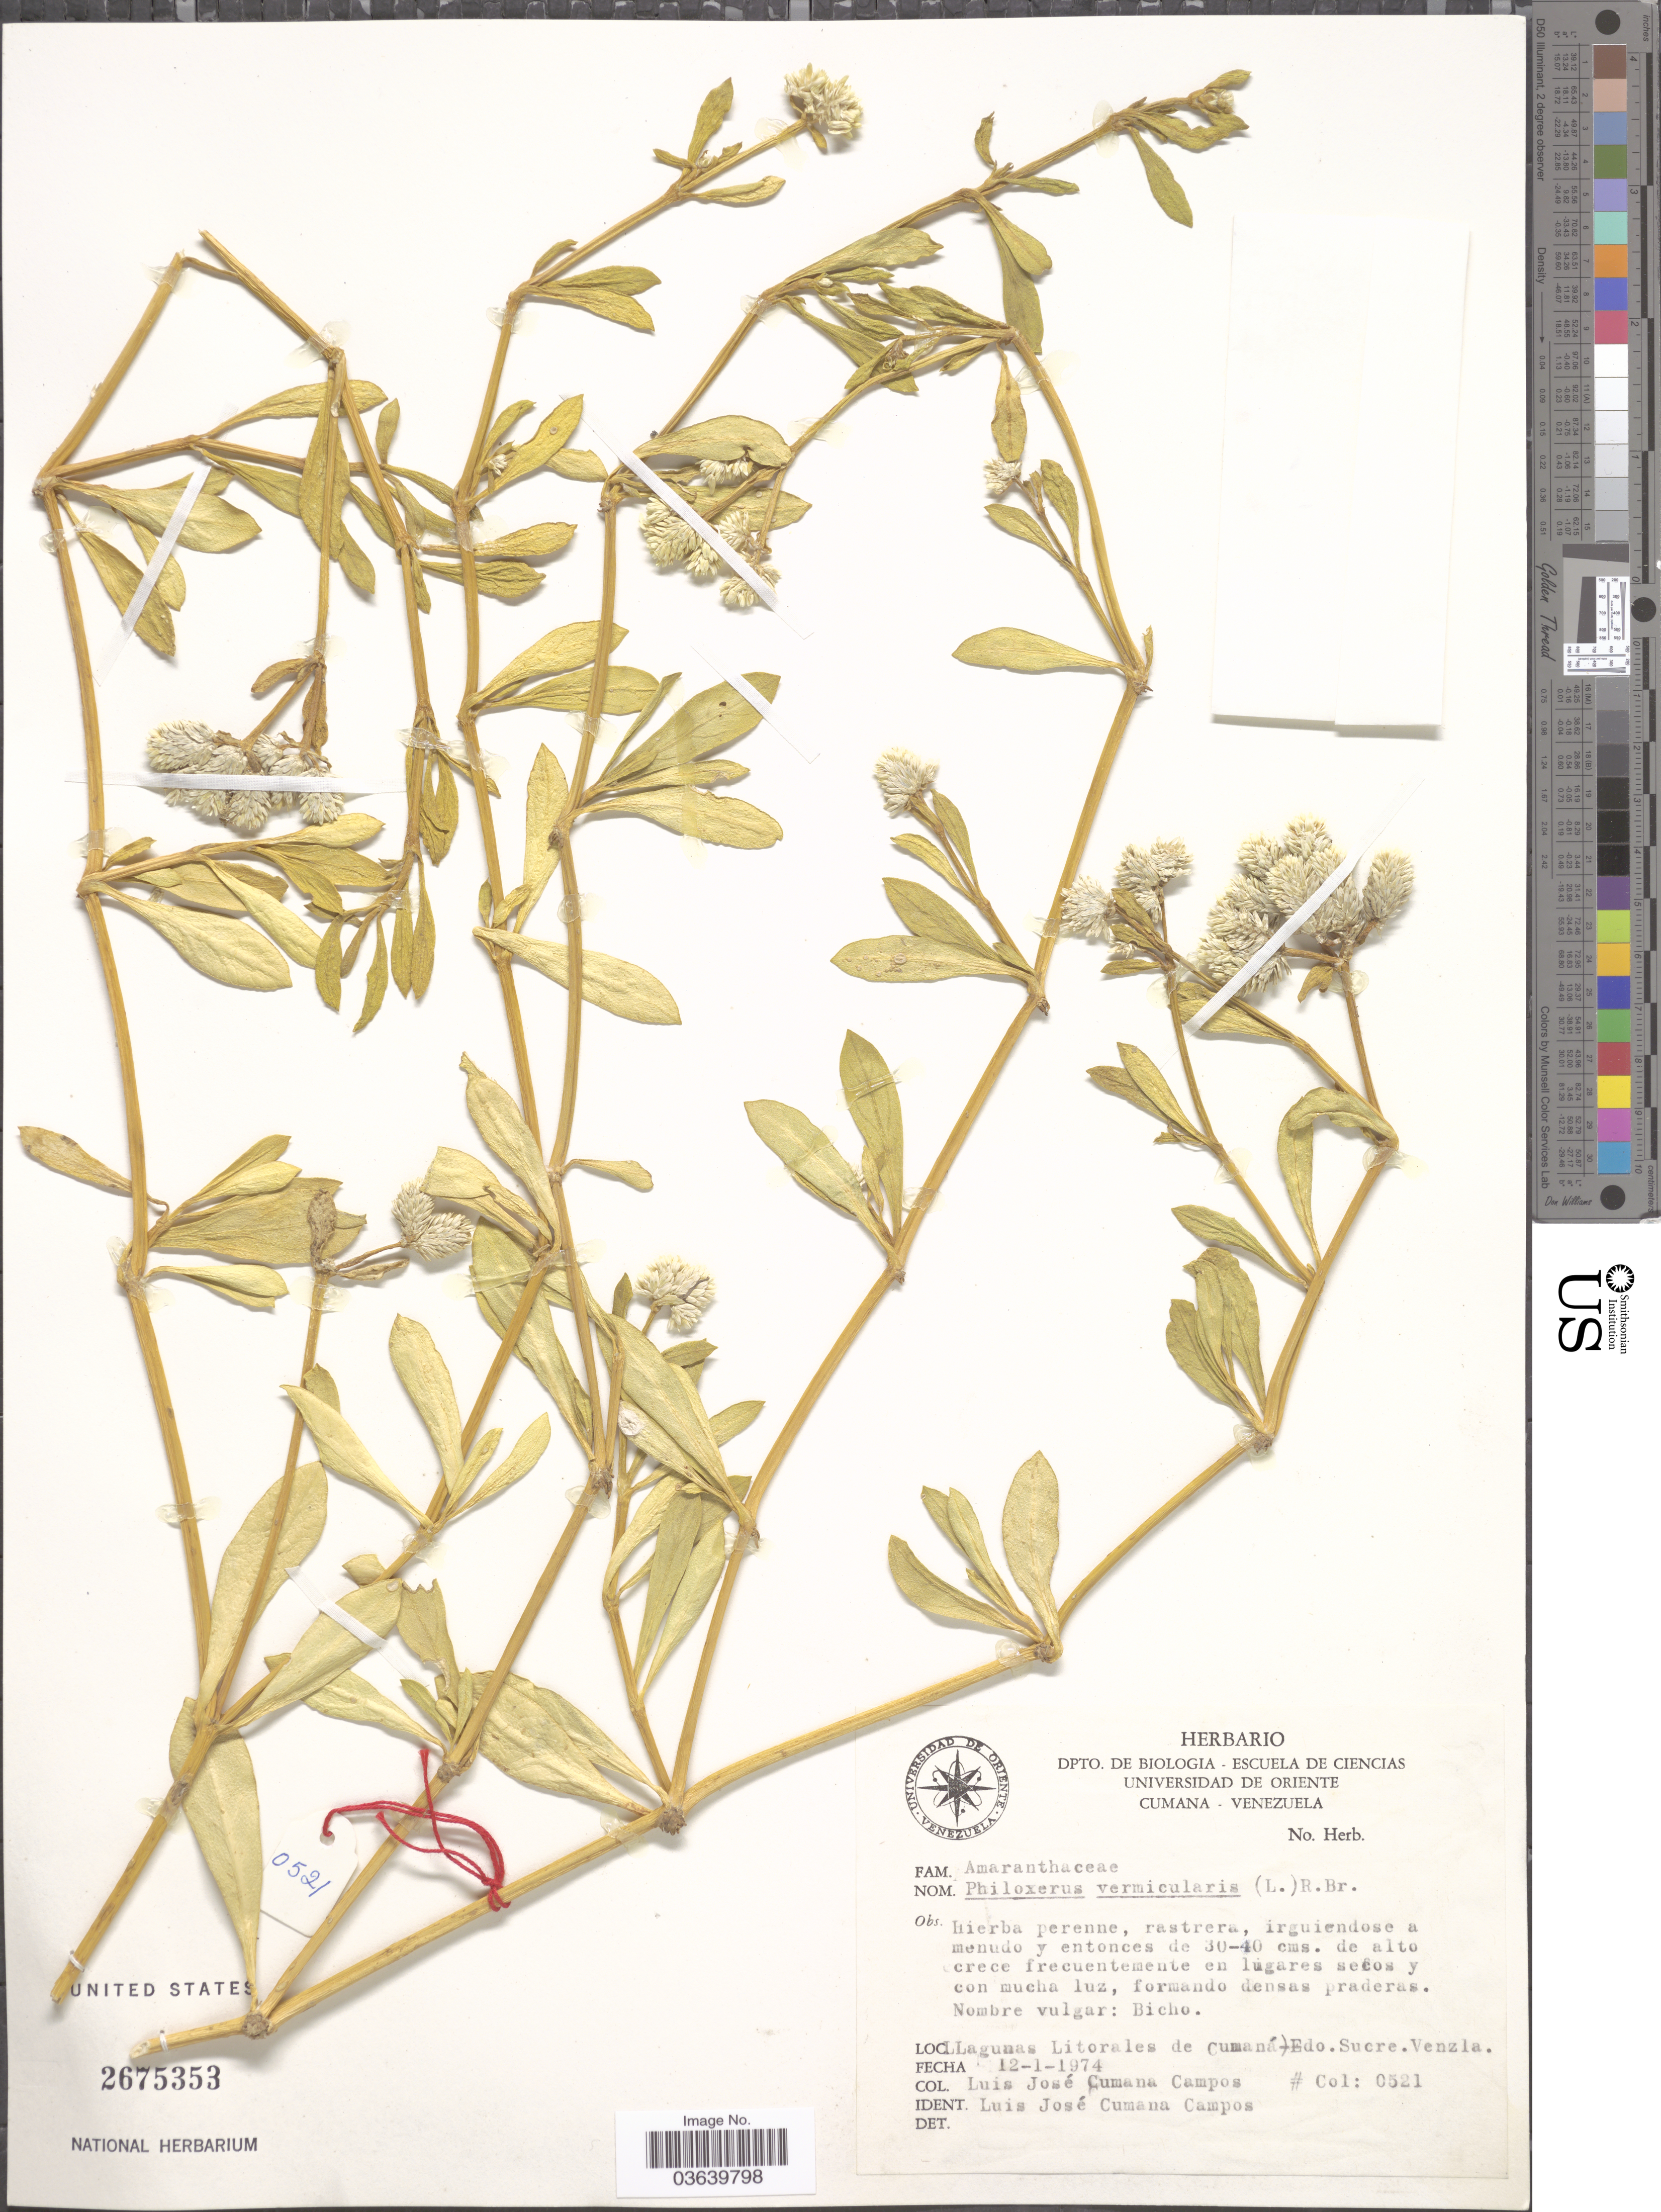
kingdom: Plantae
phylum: Tracheophyta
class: Magnoliopsida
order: Caryophyllales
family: Amaranthaceae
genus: Gomphrena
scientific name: Gomphrena vermicularis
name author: L.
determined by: Strong, Mark T., (BOT), Smithsonian Institution - National Museum of Natural History (UNITED STATES)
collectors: L. J. Cumaná C.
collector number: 0521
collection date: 1974-01-12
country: Venezuela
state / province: Sucre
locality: Lagunas Litorales de Cumaná.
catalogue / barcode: US 2675353